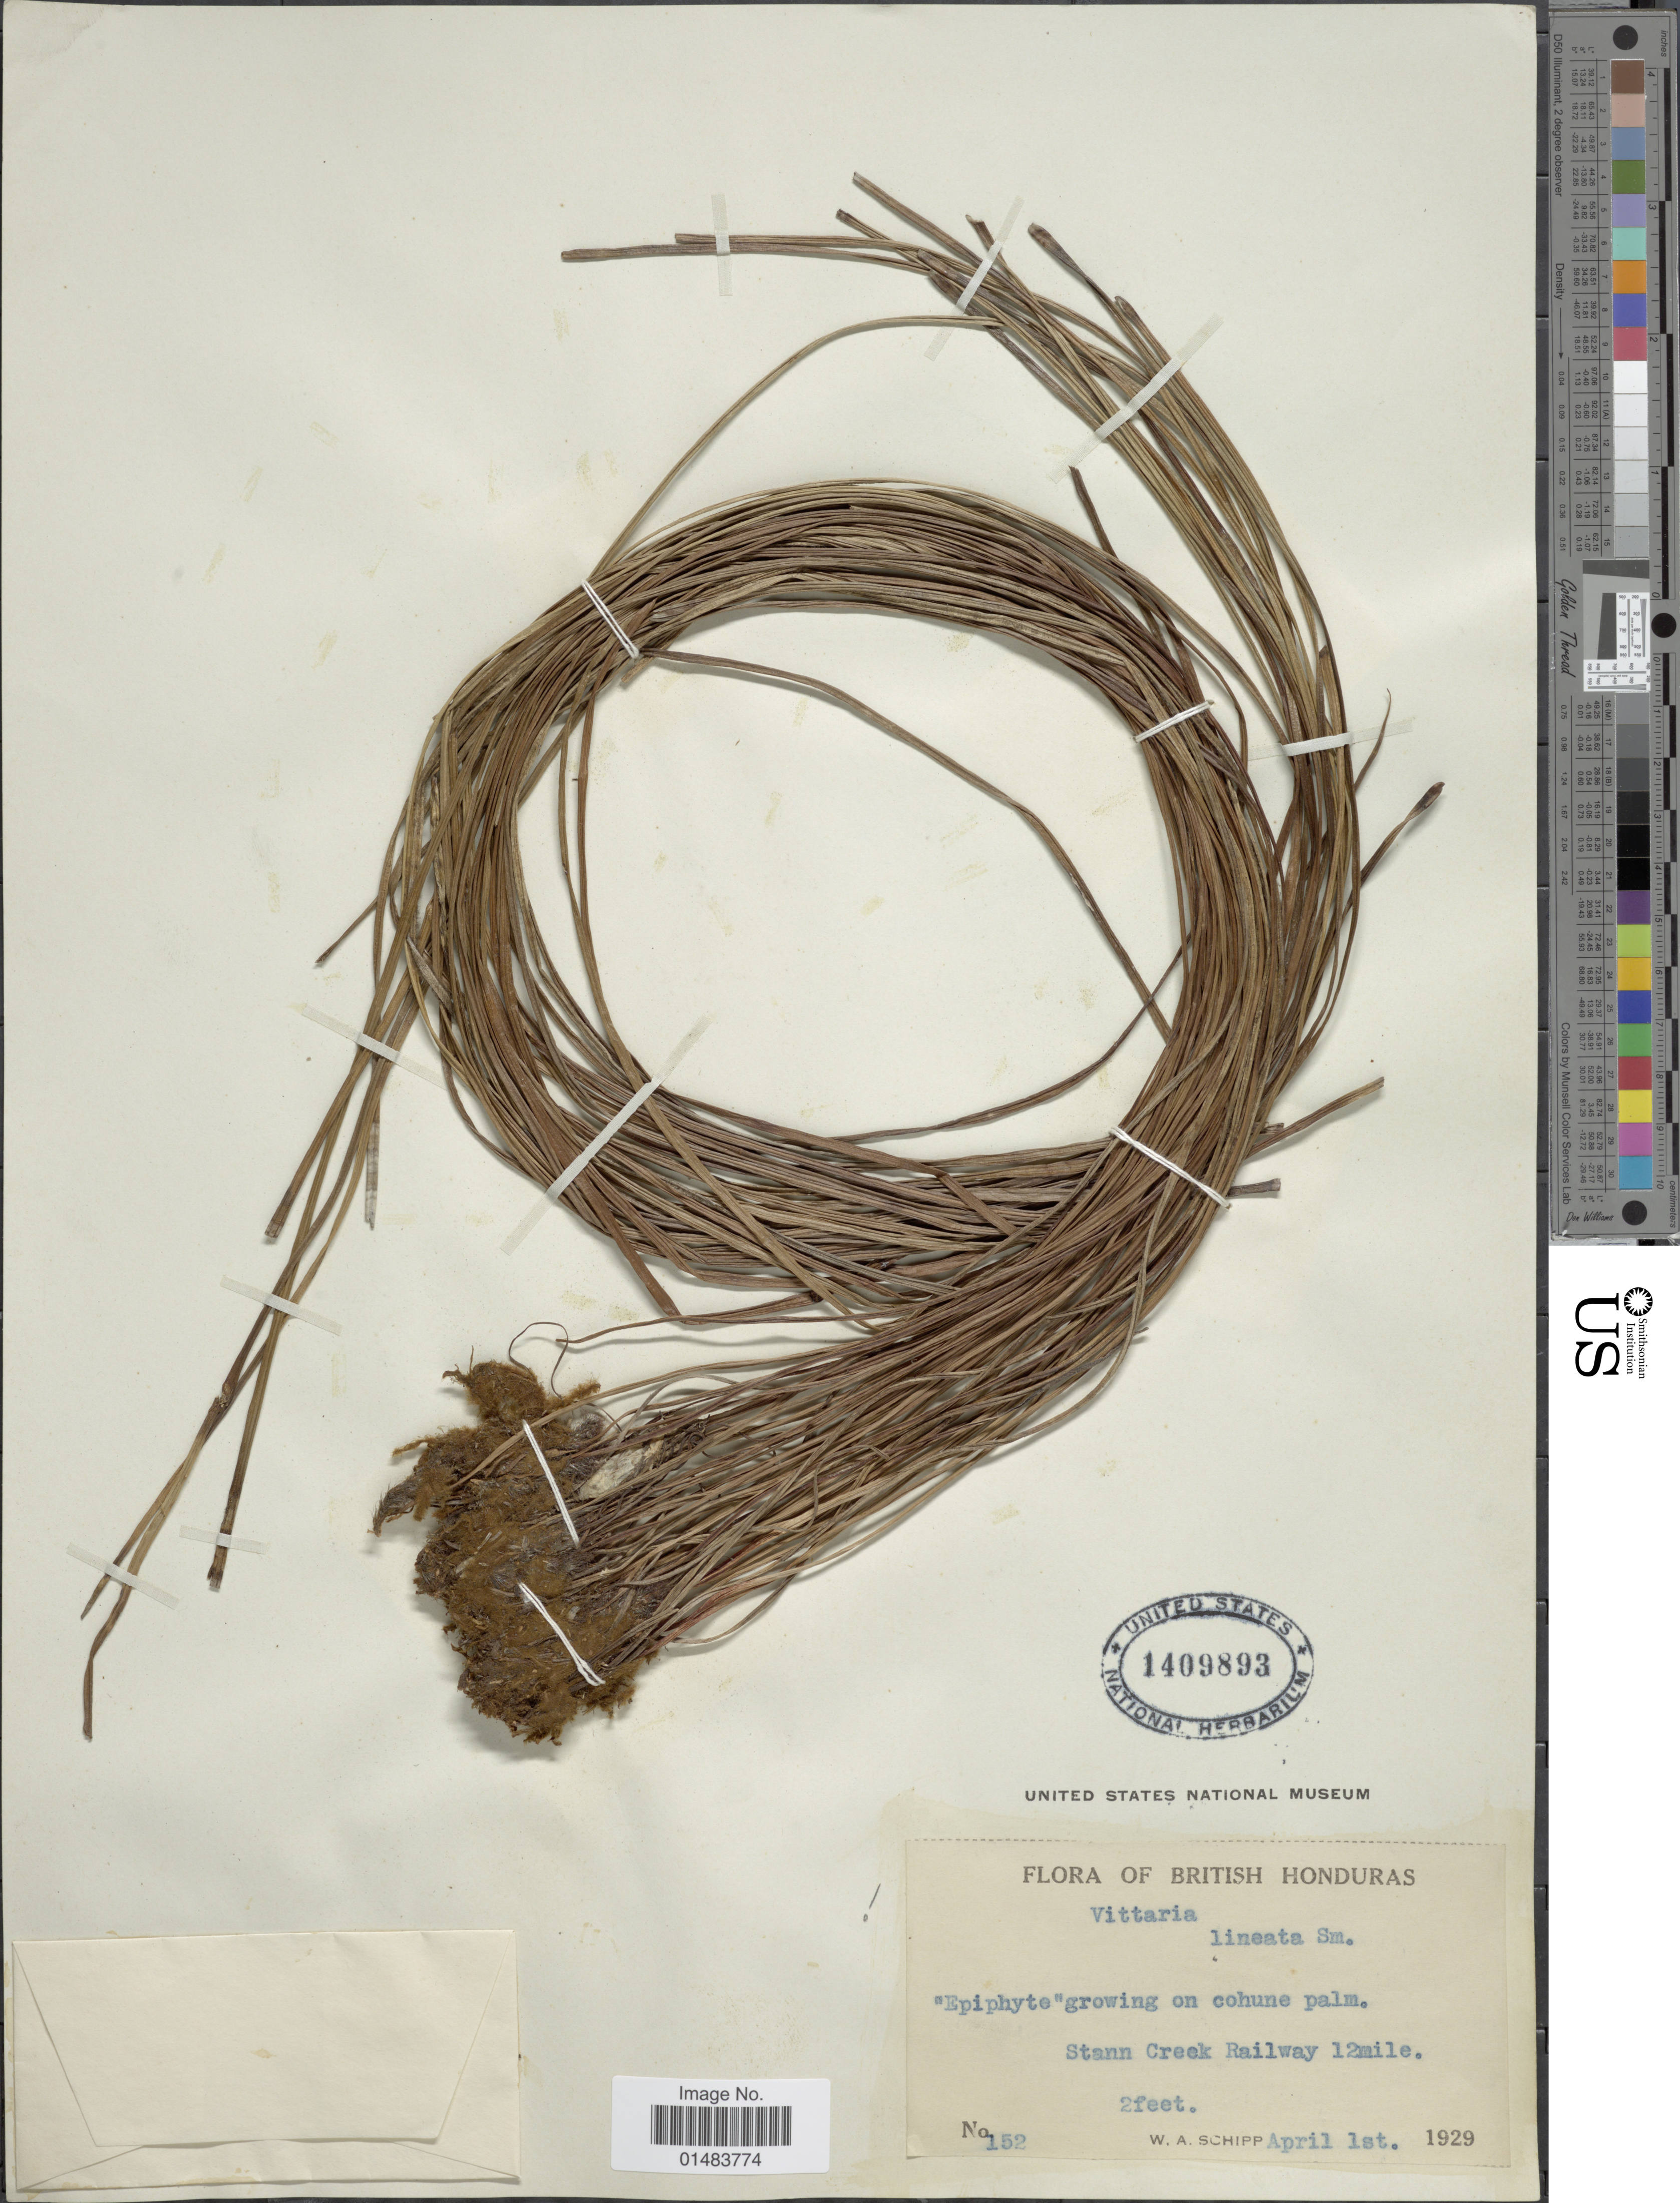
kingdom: Plantae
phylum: Tracheophyta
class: Polypodiopsida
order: Polypodiales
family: Pteridaceae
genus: Vittaria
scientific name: Vittaria lineata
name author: (L.) Sm.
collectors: W. Schipp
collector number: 152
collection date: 1929-04-01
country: Belize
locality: Flora of British Honduras, Stann Creek Railway 12 mile.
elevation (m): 1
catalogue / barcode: US 1409893